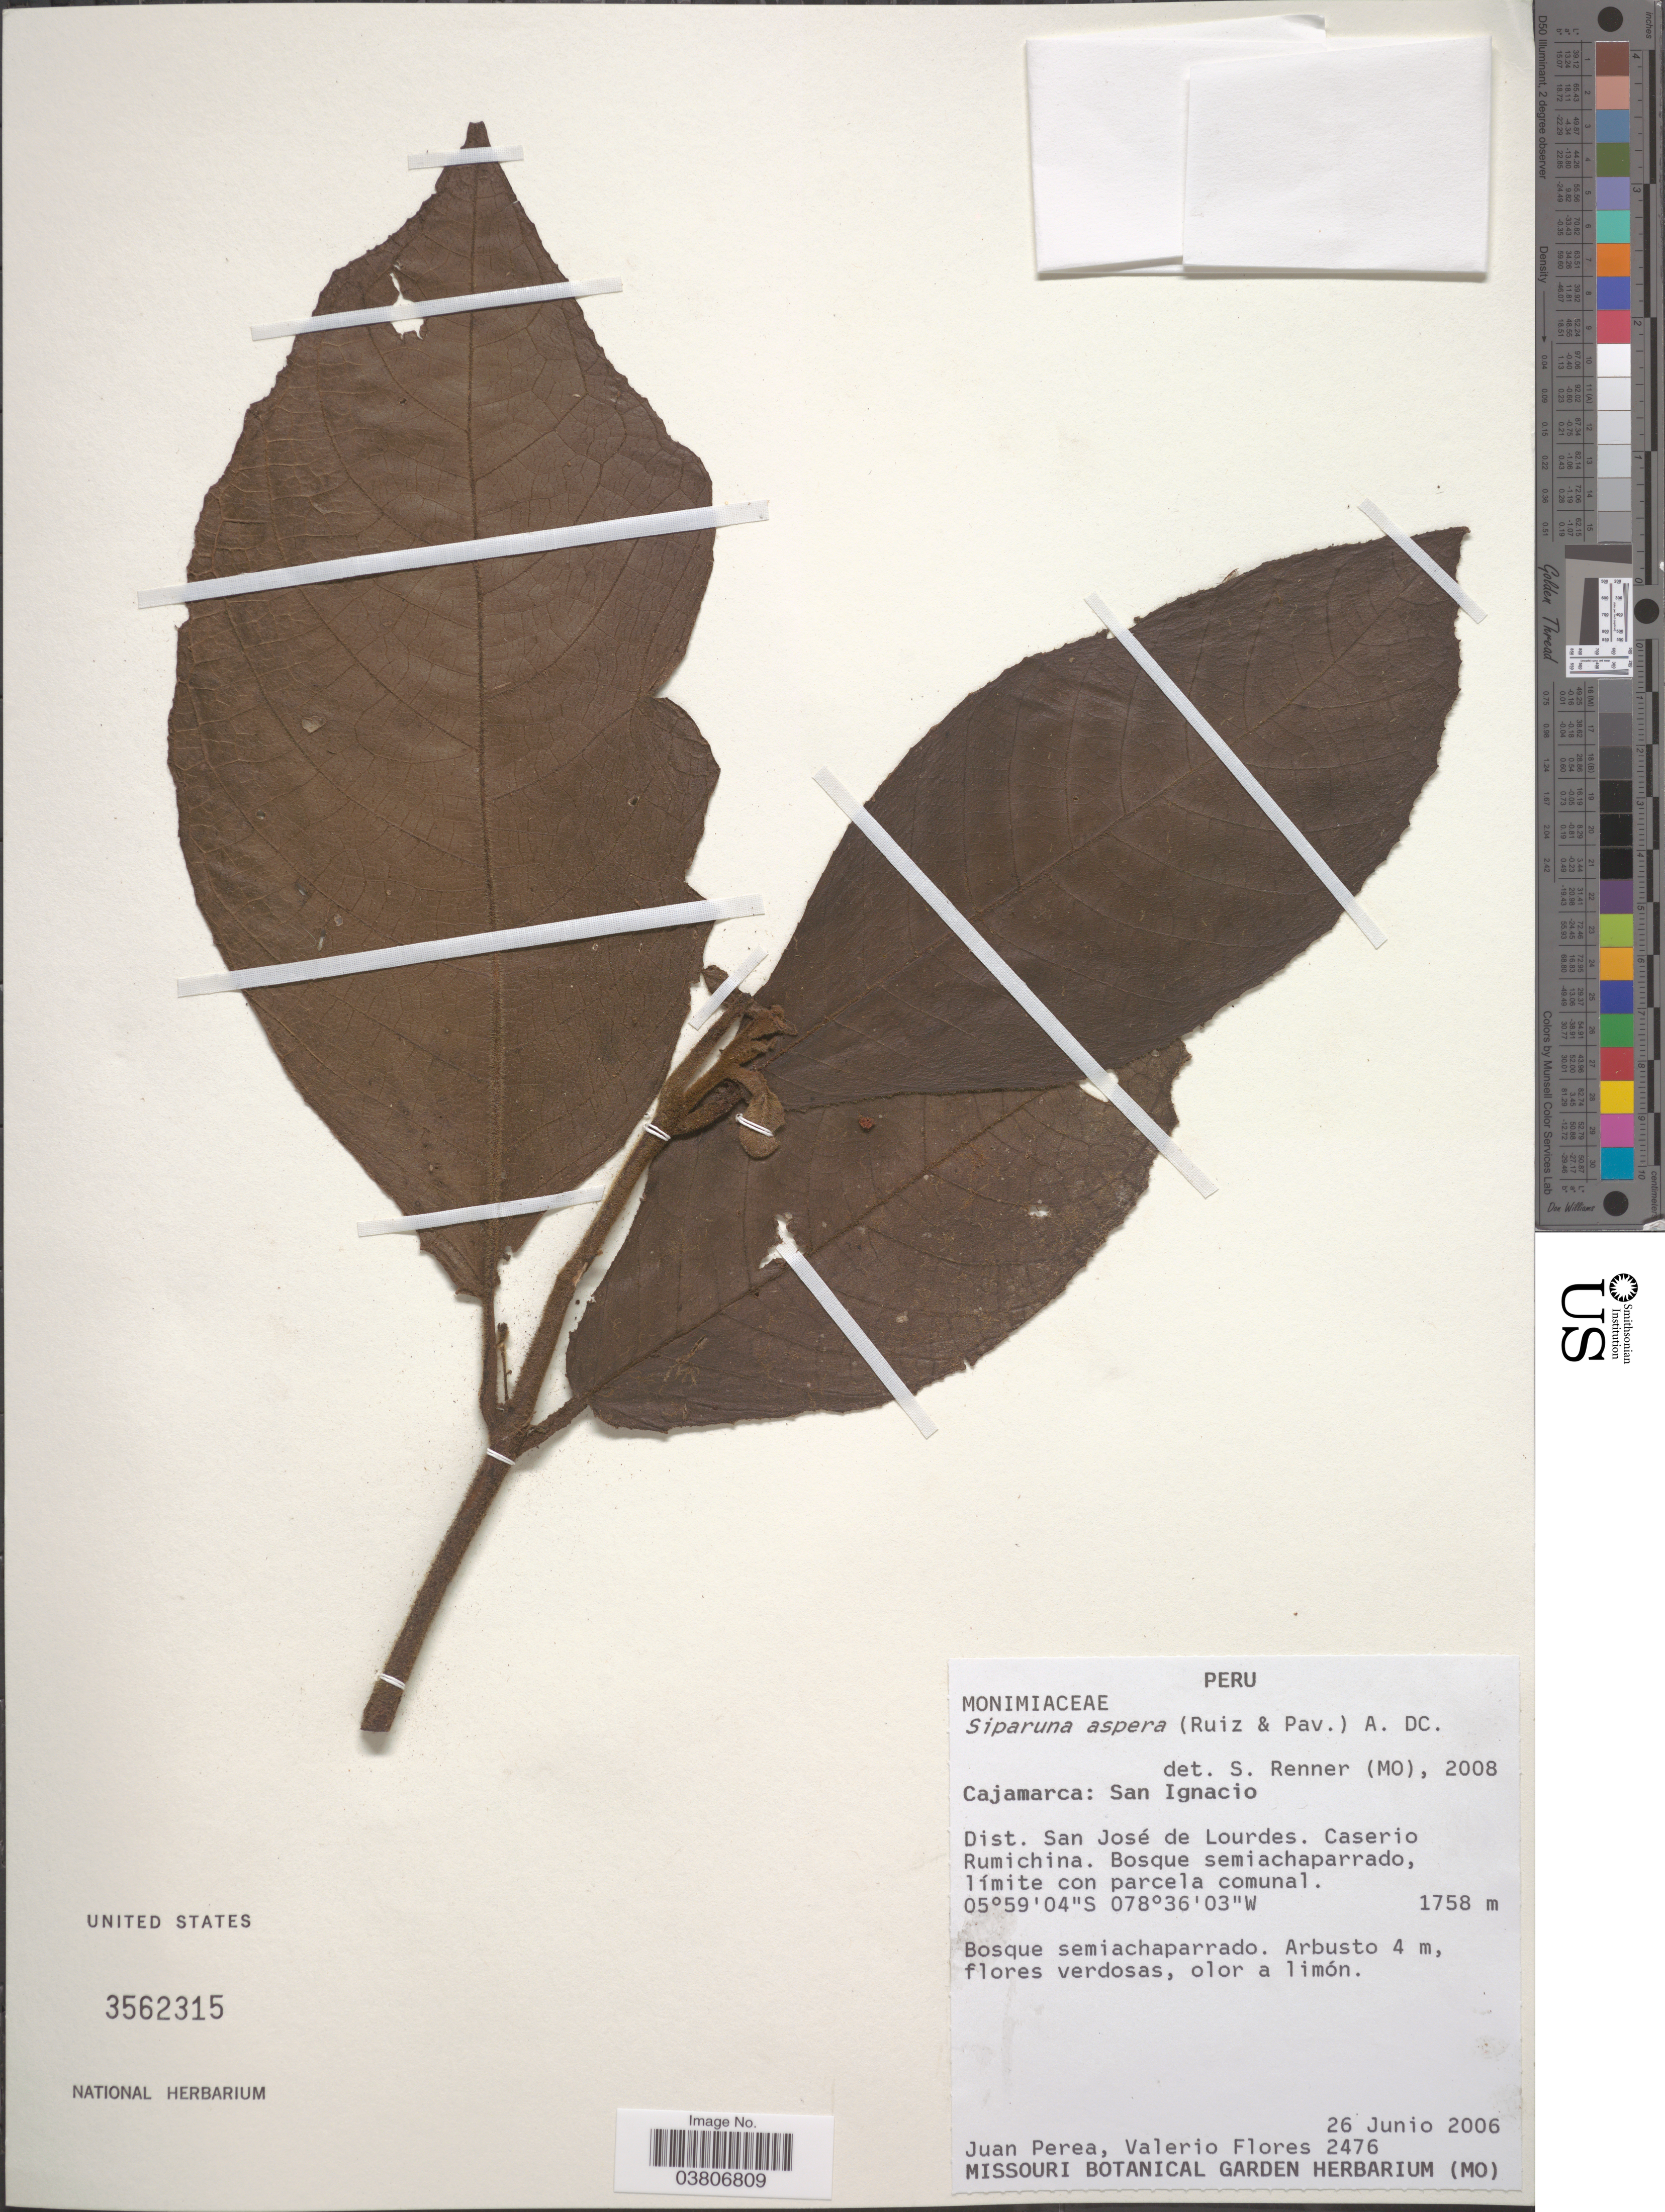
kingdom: Plantae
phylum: Tracheophyta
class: Magnoliopsida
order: Laurales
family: Siparunaceae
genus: Siparuna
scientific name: Siparuna aspera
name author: (Ruiz & Pav.) A. DC.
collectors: J. Perea & V. Flores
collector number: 2476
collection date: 2006-06-26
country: Peru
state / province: Cajamarca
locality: San Ignacio. Dist. San José de Lourdes. Caserio Rumichina.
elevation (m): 1758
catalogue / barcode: US 3562315